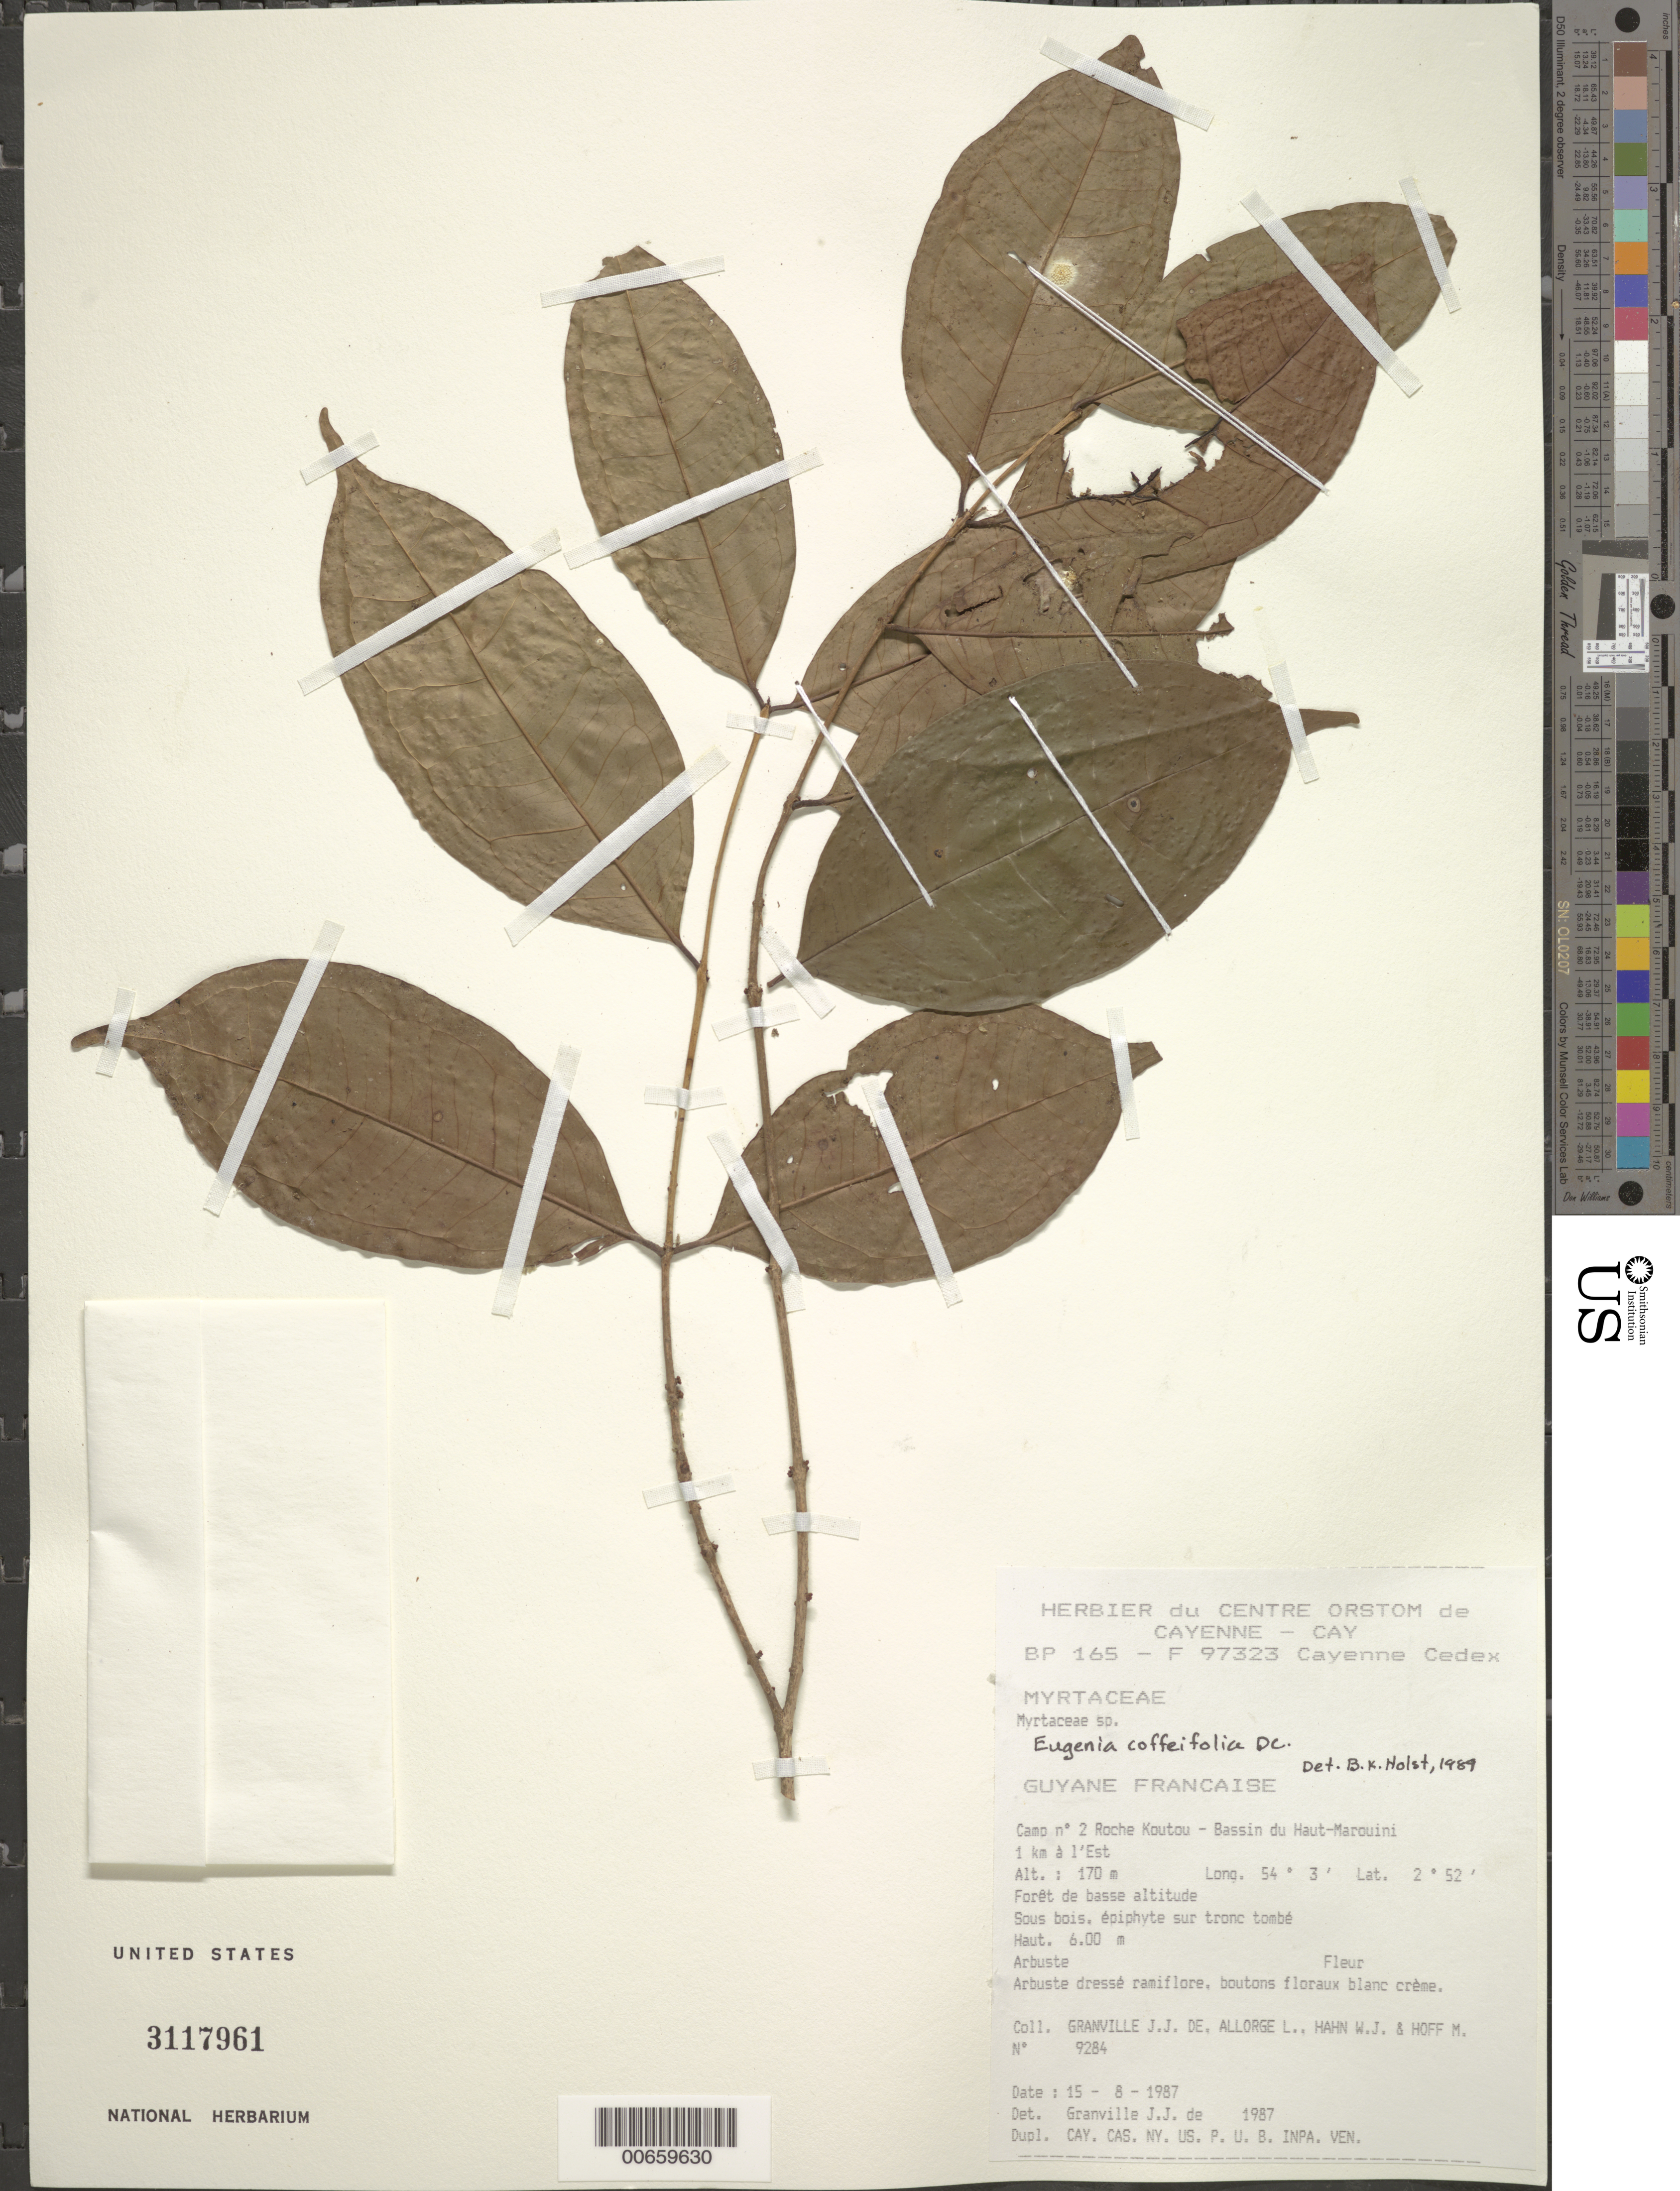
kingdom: Plantae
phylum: Tracheophyta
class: Magnoliopsida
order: Myrtales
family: Myrtaceae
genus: Eugenia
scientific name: Eugenia sinemariensis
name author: Aubl.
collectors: J.-J. de Granville, L. Allorge, W. J. Hahn & M. Hoff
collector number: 9284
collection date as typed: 15-Aug-87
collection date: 1987-08-15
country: French Guiana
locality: Camp #2, Roche Koutou, Bassin du Haut-Marouini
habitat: Forêt de basse altitude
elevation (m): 170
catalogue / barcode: US 3117961